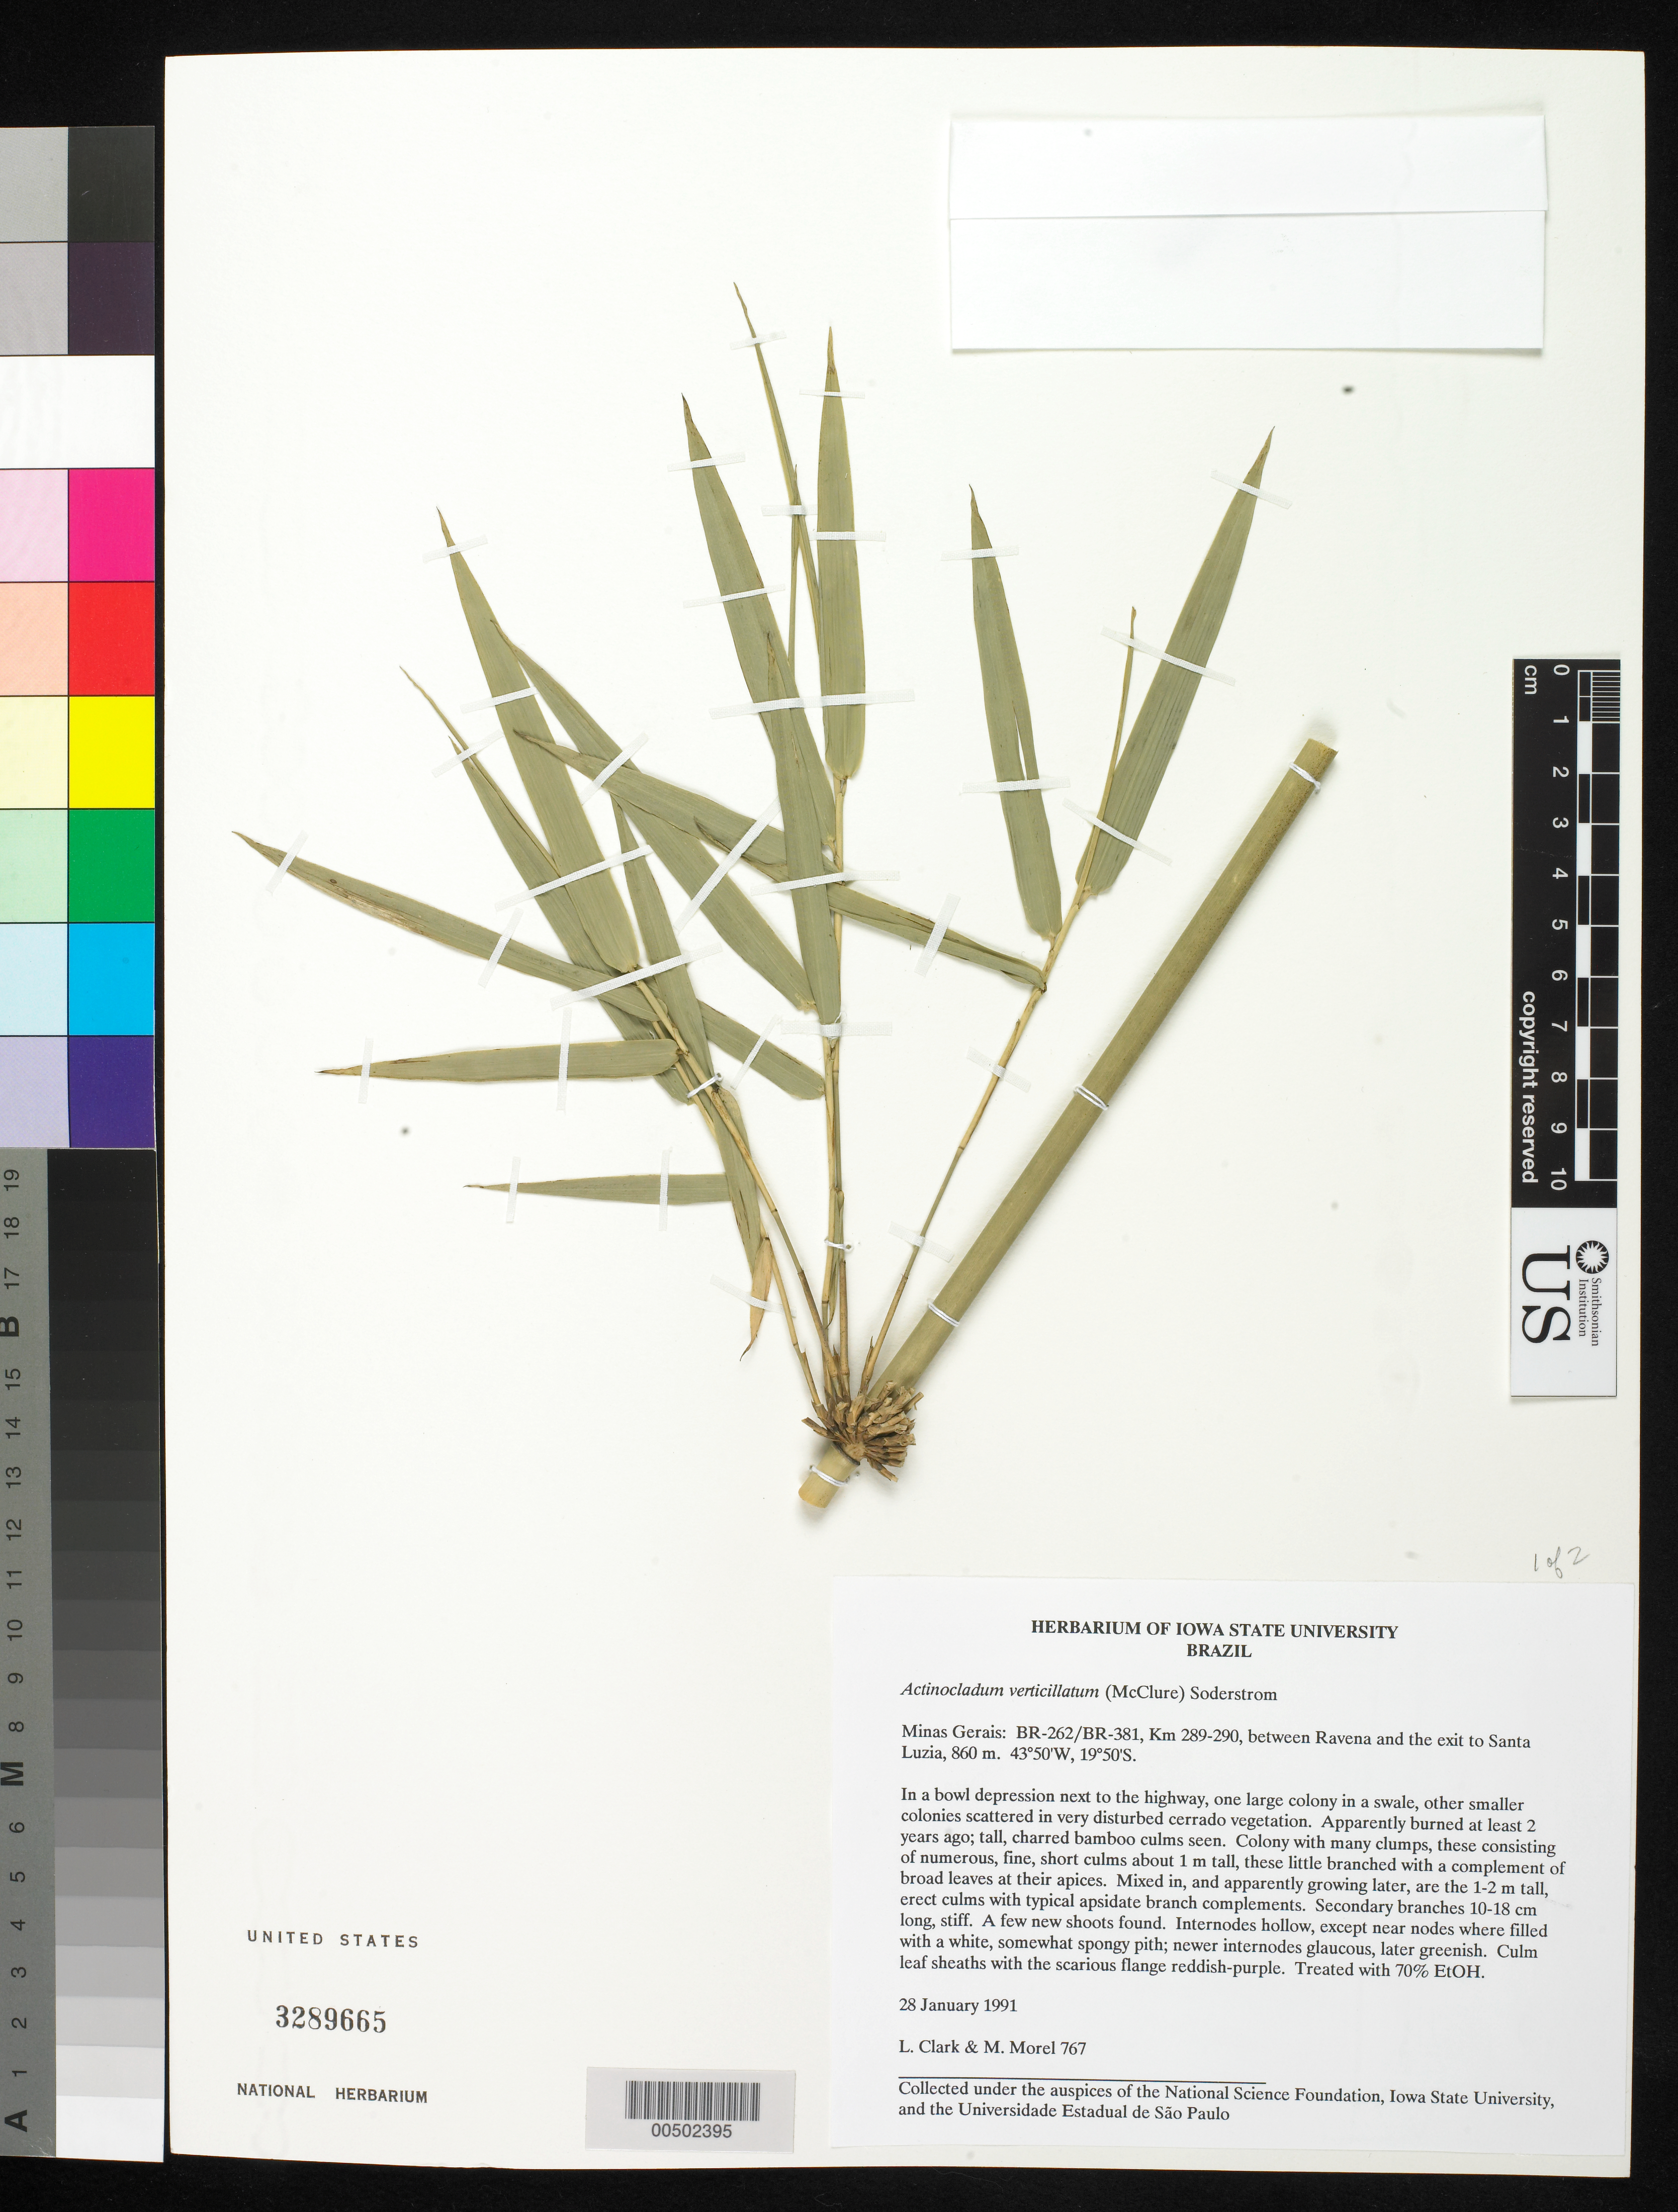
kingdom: Plantae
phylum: Tracheophyta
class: Liliopsida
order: Poales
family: Poaceae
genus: Actinocladum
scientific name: Actinocladum verticillatum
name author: (Nees) McClure ex Soderstr.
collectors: L. G. Clark & M. Morel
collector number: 767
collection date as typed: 28 Jan 1991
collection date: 1991-01-28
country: Brazil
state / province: Minas Gerais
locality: Br262 / br381, km 289 - 290, between ravena and the exit to santa luzia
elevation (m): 860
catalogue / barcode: US 3289665